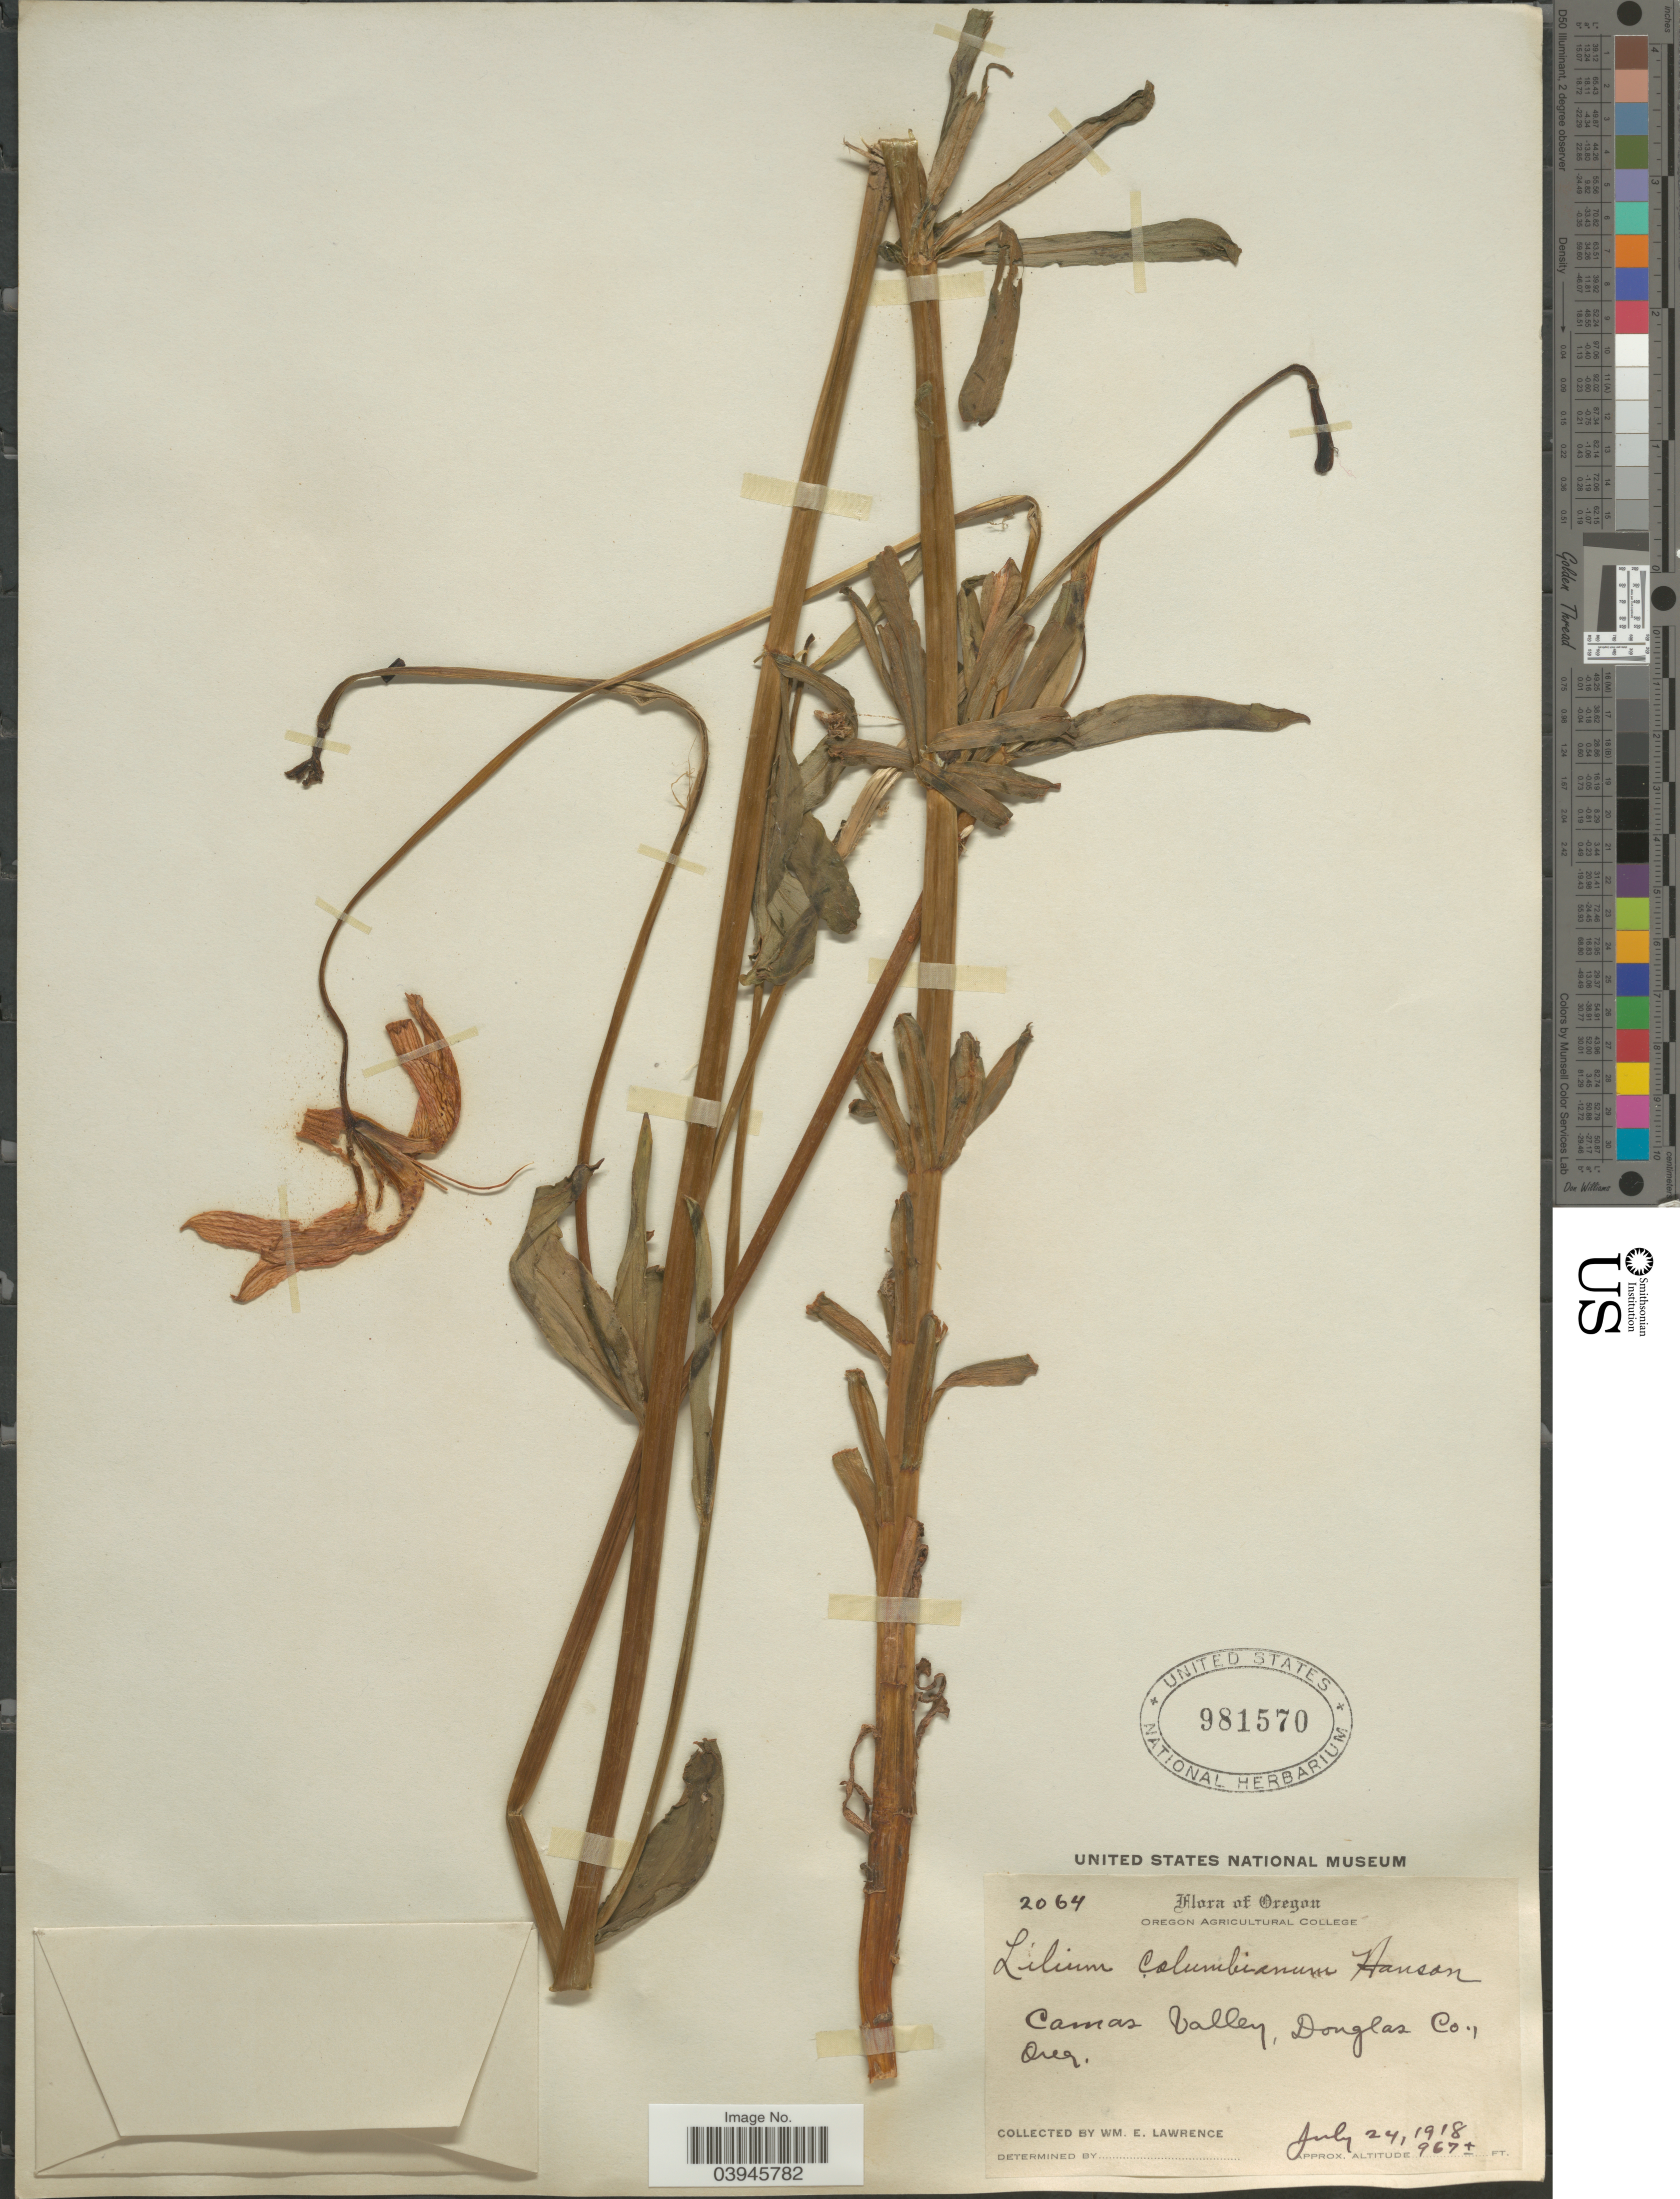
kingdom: Plantae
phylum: Tracheophyta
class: Liliopsida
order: Liliales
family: Liliaceae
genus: Lilium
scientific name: Lilium columbianum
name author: Leichtlin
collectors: W. Lawrence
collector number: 2064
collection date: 1918-07-24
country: United States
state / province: Oregon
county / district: Douglas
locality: Camas Valley, Douglas Co.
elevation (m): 295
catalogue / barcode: US 981570